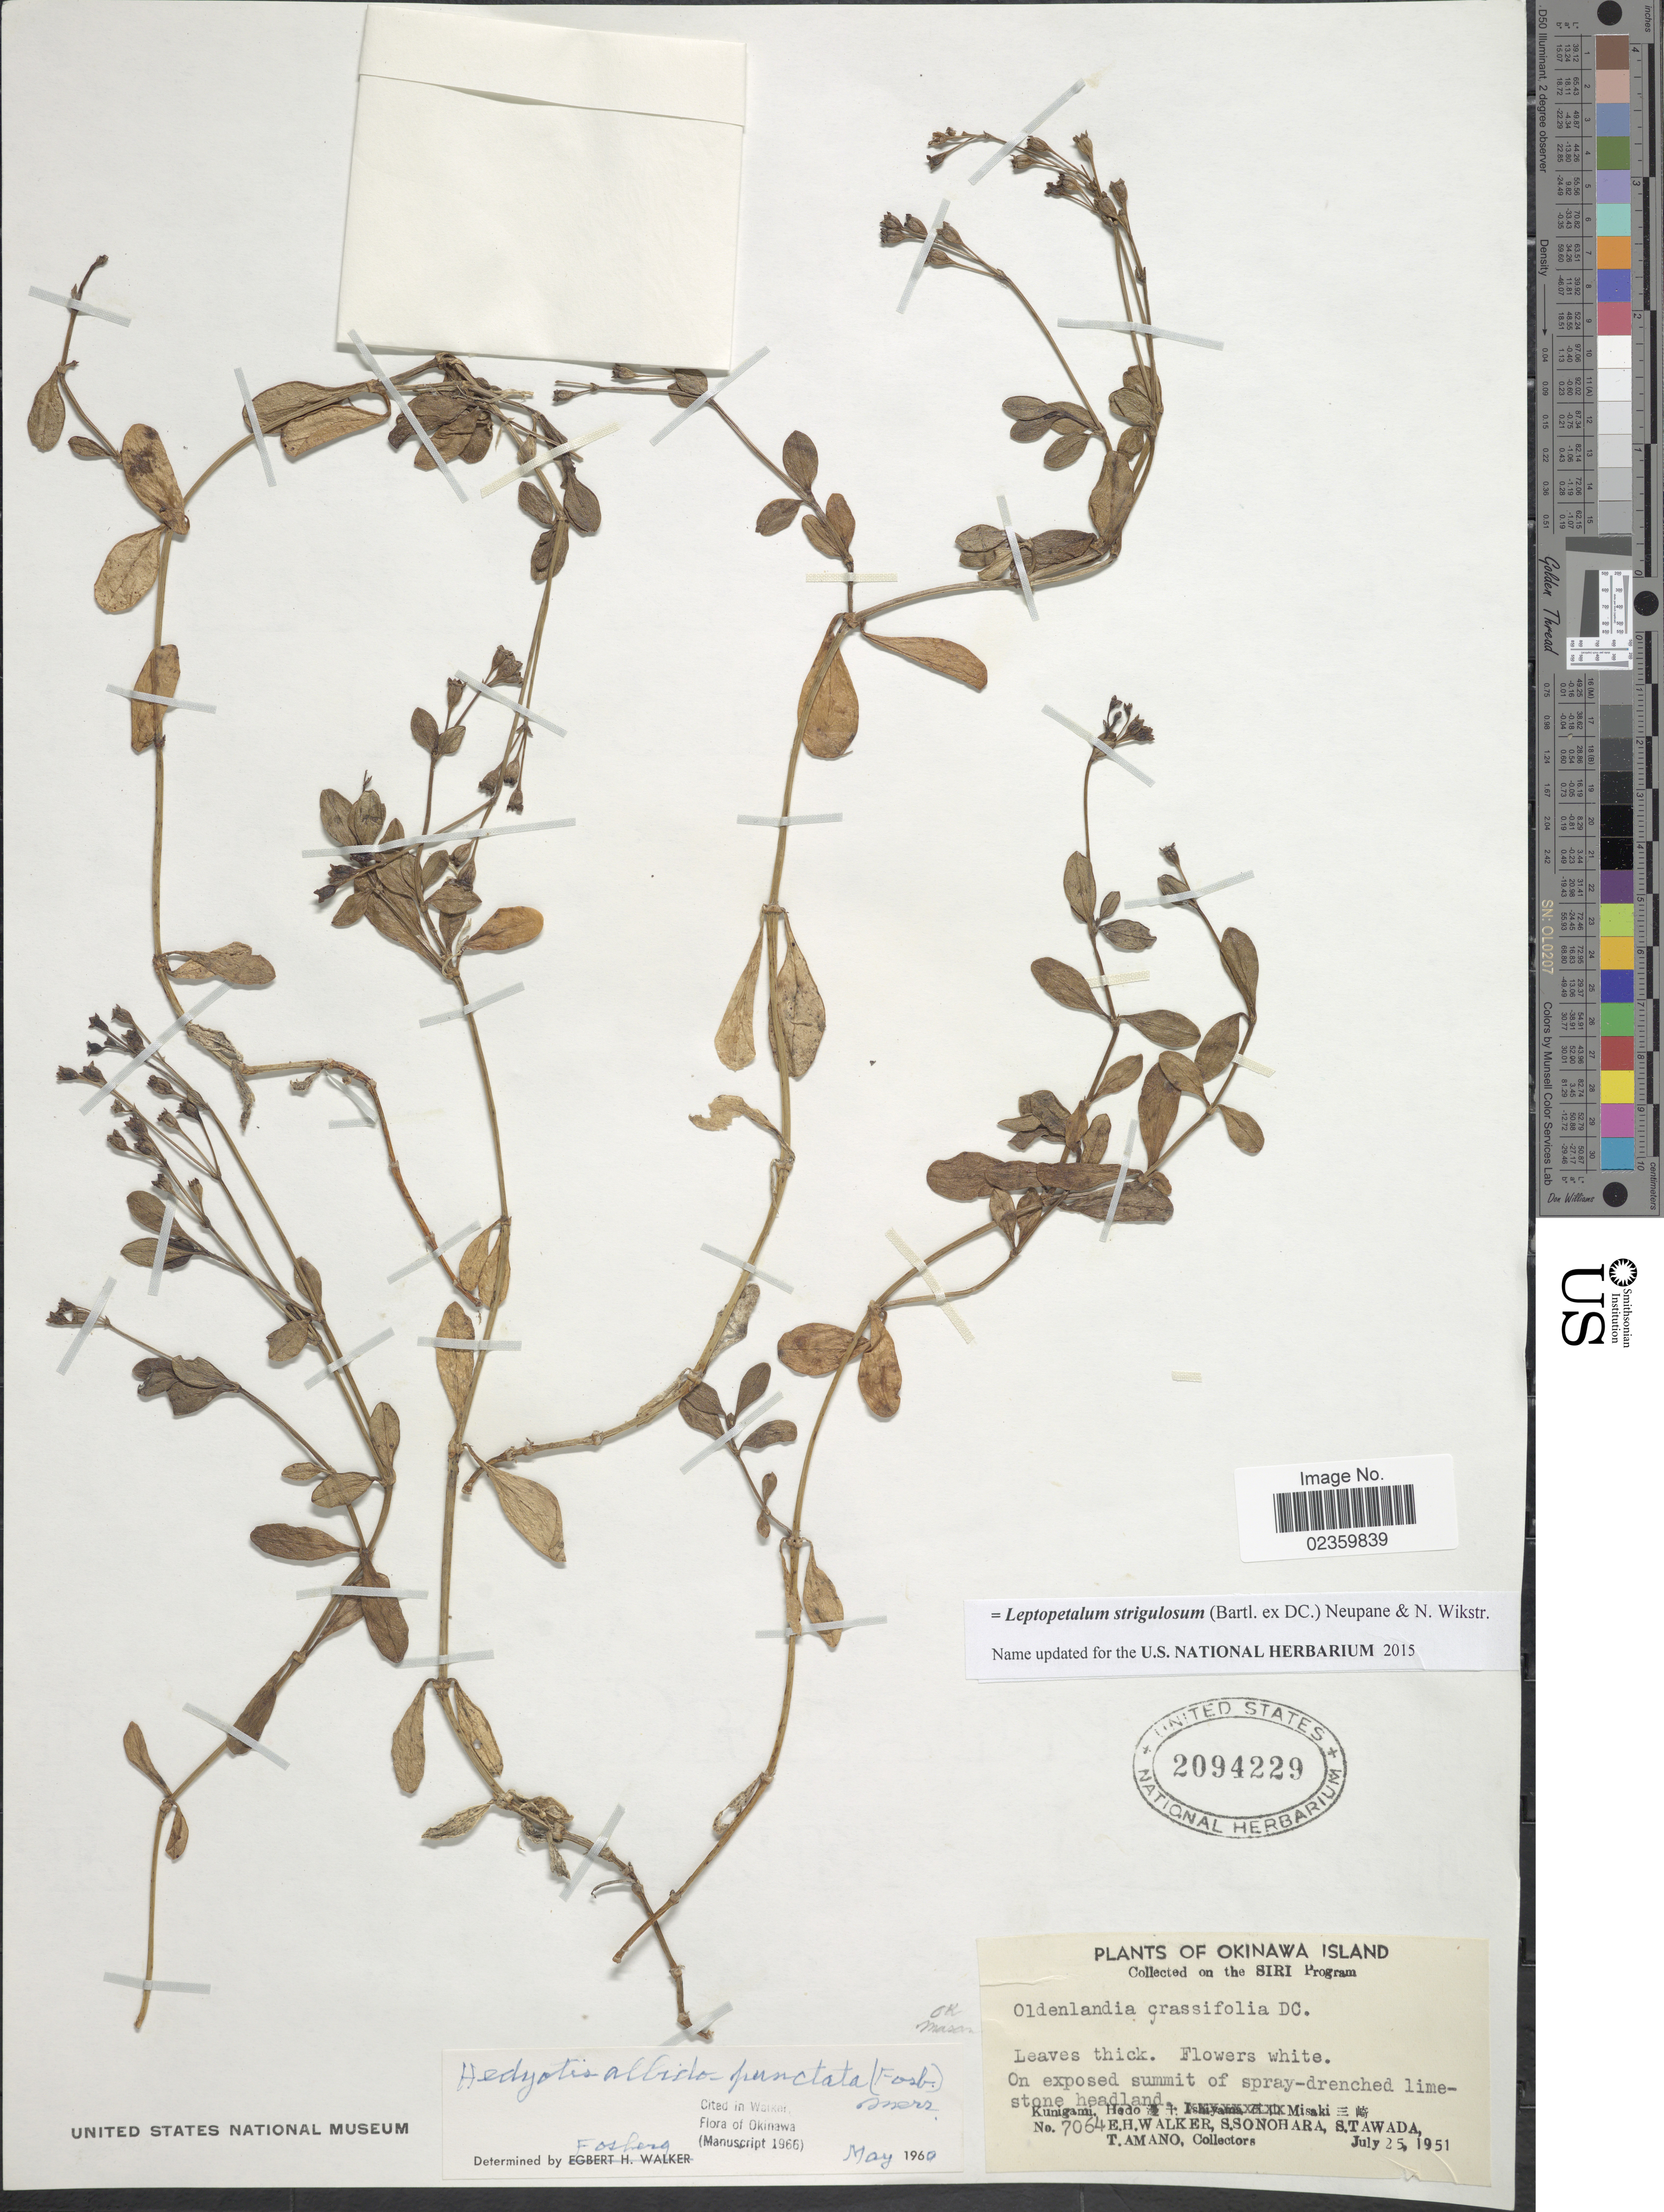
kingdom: Plantae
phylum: Tracheophyta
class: Magnoliopsida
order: Gentianales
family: Rubiaceae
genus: Leptopetalum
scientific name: Leptopetalum strigulosum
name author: (Bartl. ex DC.) Neupane & N. Wikstr.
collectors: E. H. Walker, S. Sonohara, S. Tawada & T. Amano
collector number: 7064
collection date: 1951-07-25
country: Japan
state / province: Okinawa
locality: Okinawa Island, Kunigami, Hedo, Misaki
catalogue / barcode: US 2094229